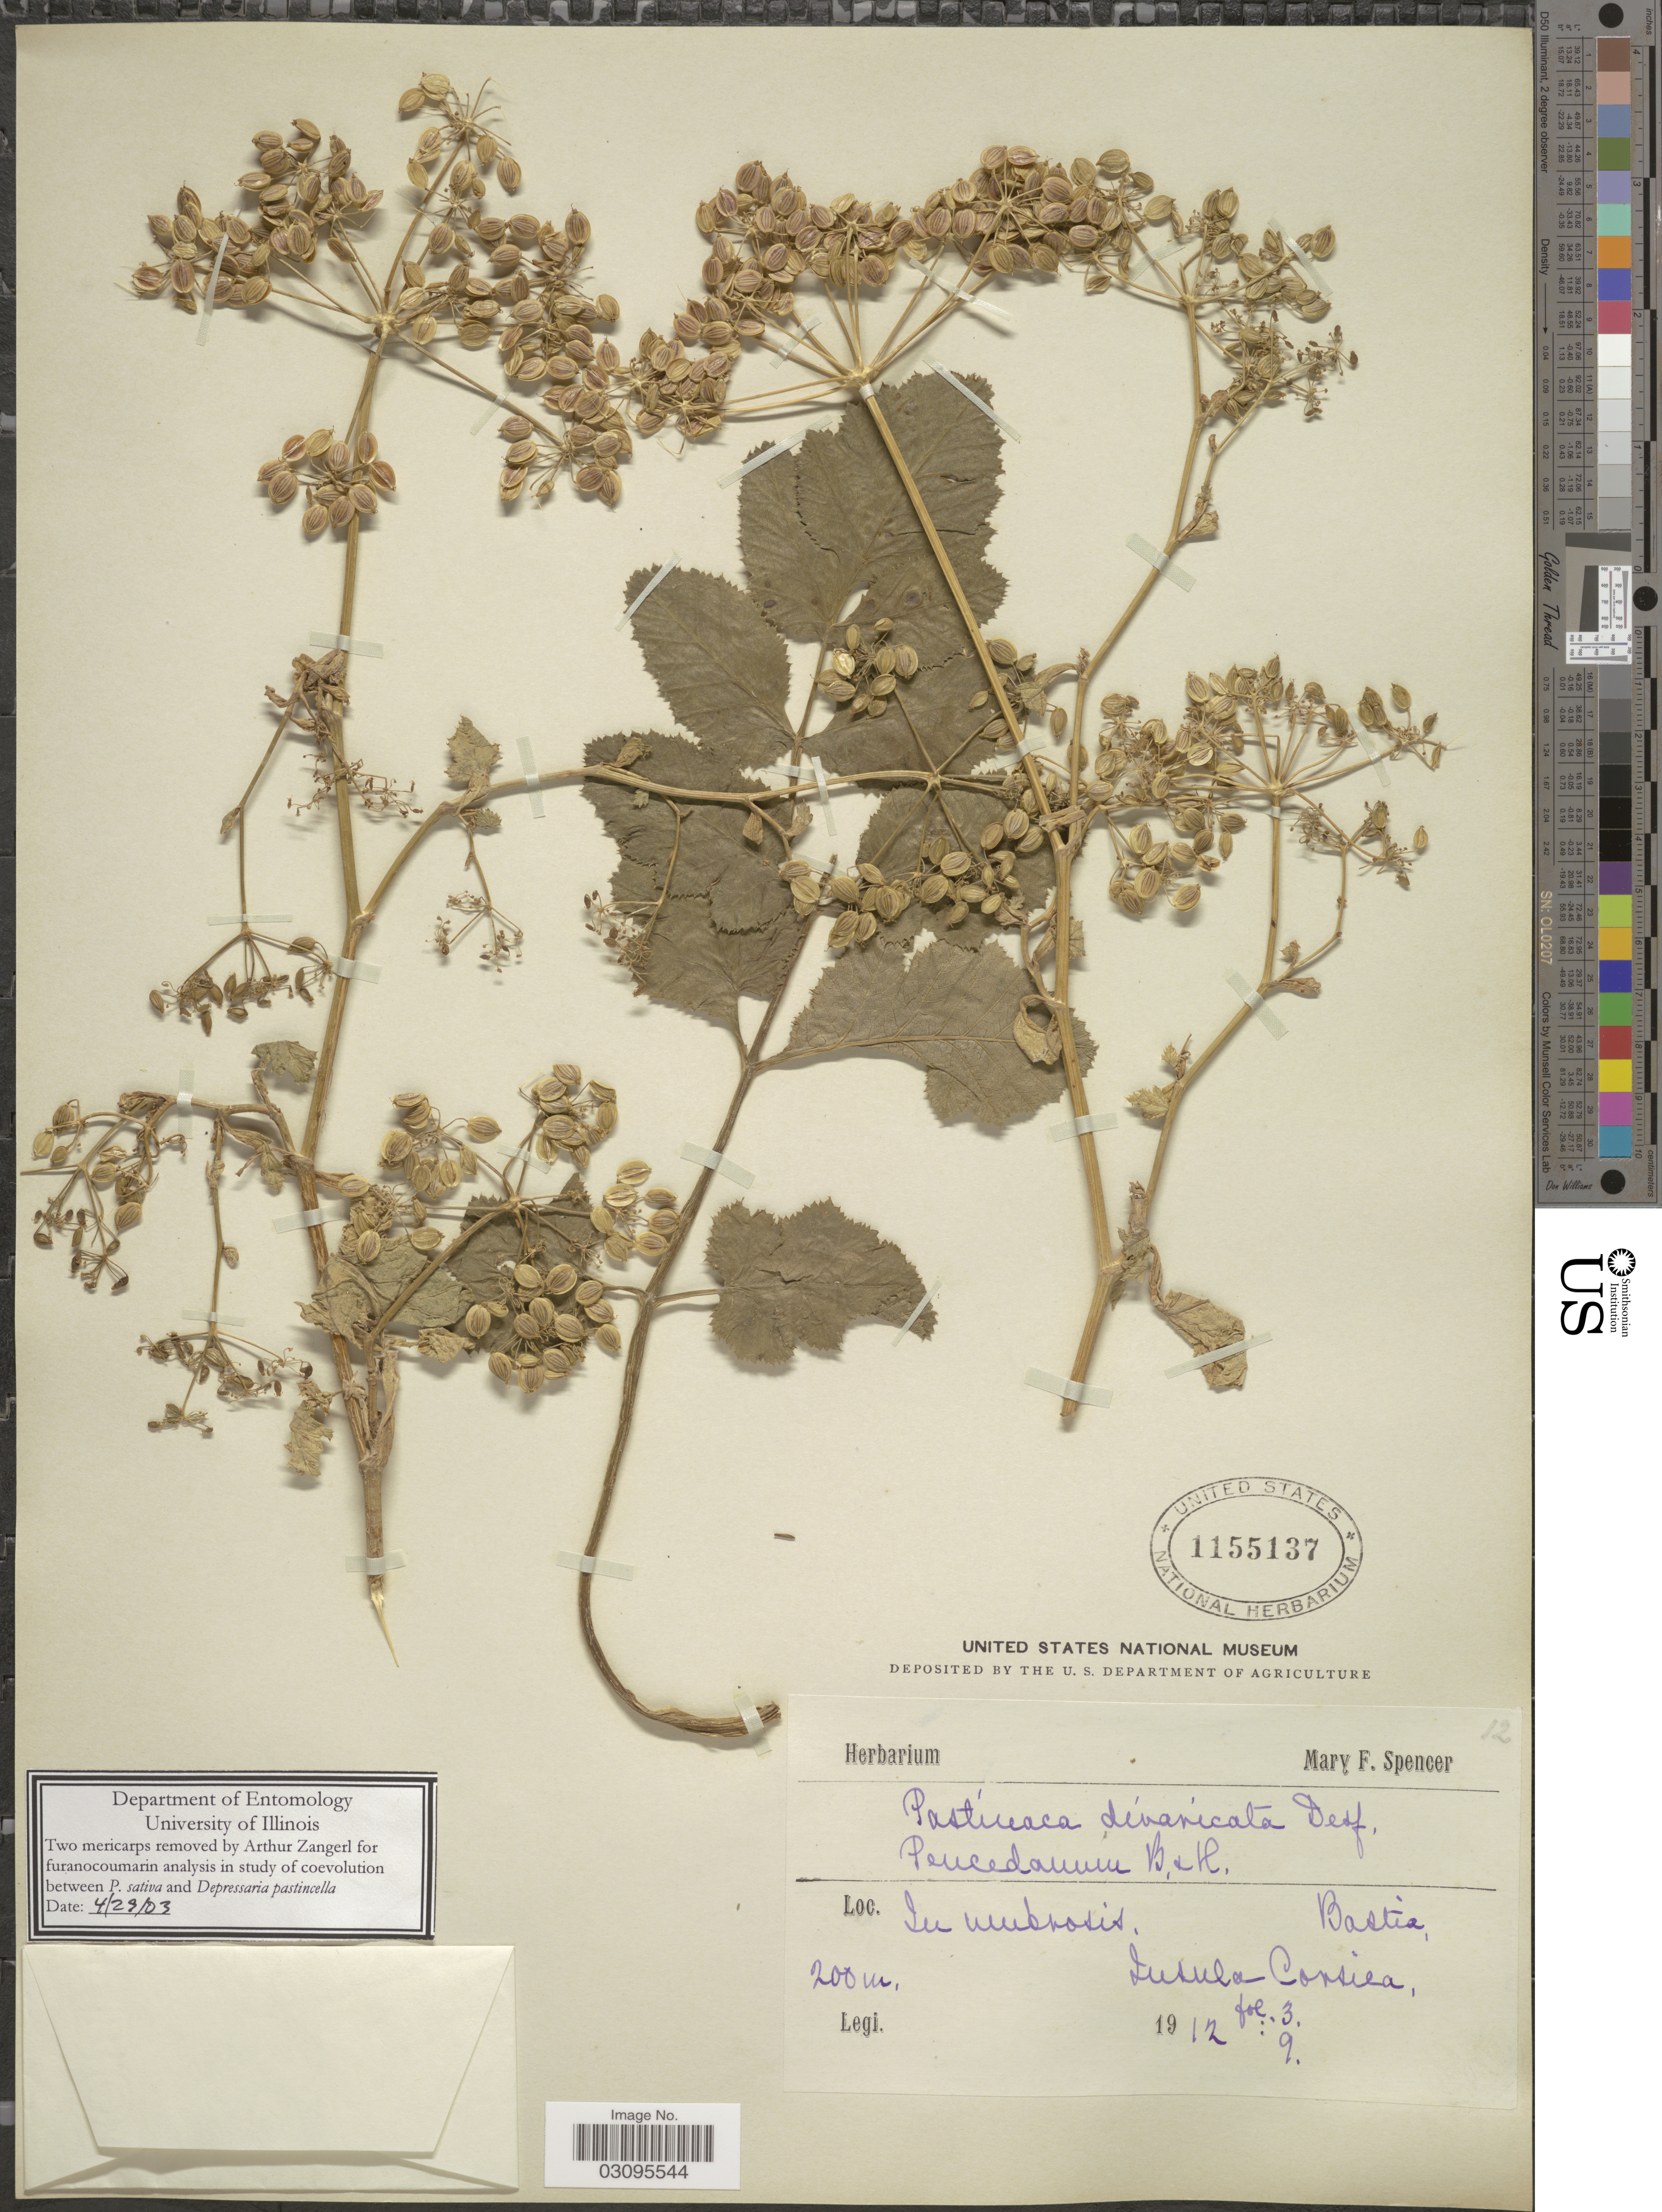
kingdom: Plantae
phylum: Tracheophyta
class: Magnoliopsida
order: Apiales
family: Apiaceae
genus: Pastinaca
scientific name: Pastinaca divaricata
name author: Desf.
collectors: M. Spencer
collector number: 12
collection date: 1912-09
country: France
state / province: Corsica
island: Corse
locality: Bastia, Insula Corsica.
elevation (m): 200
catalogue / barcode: US 1155137